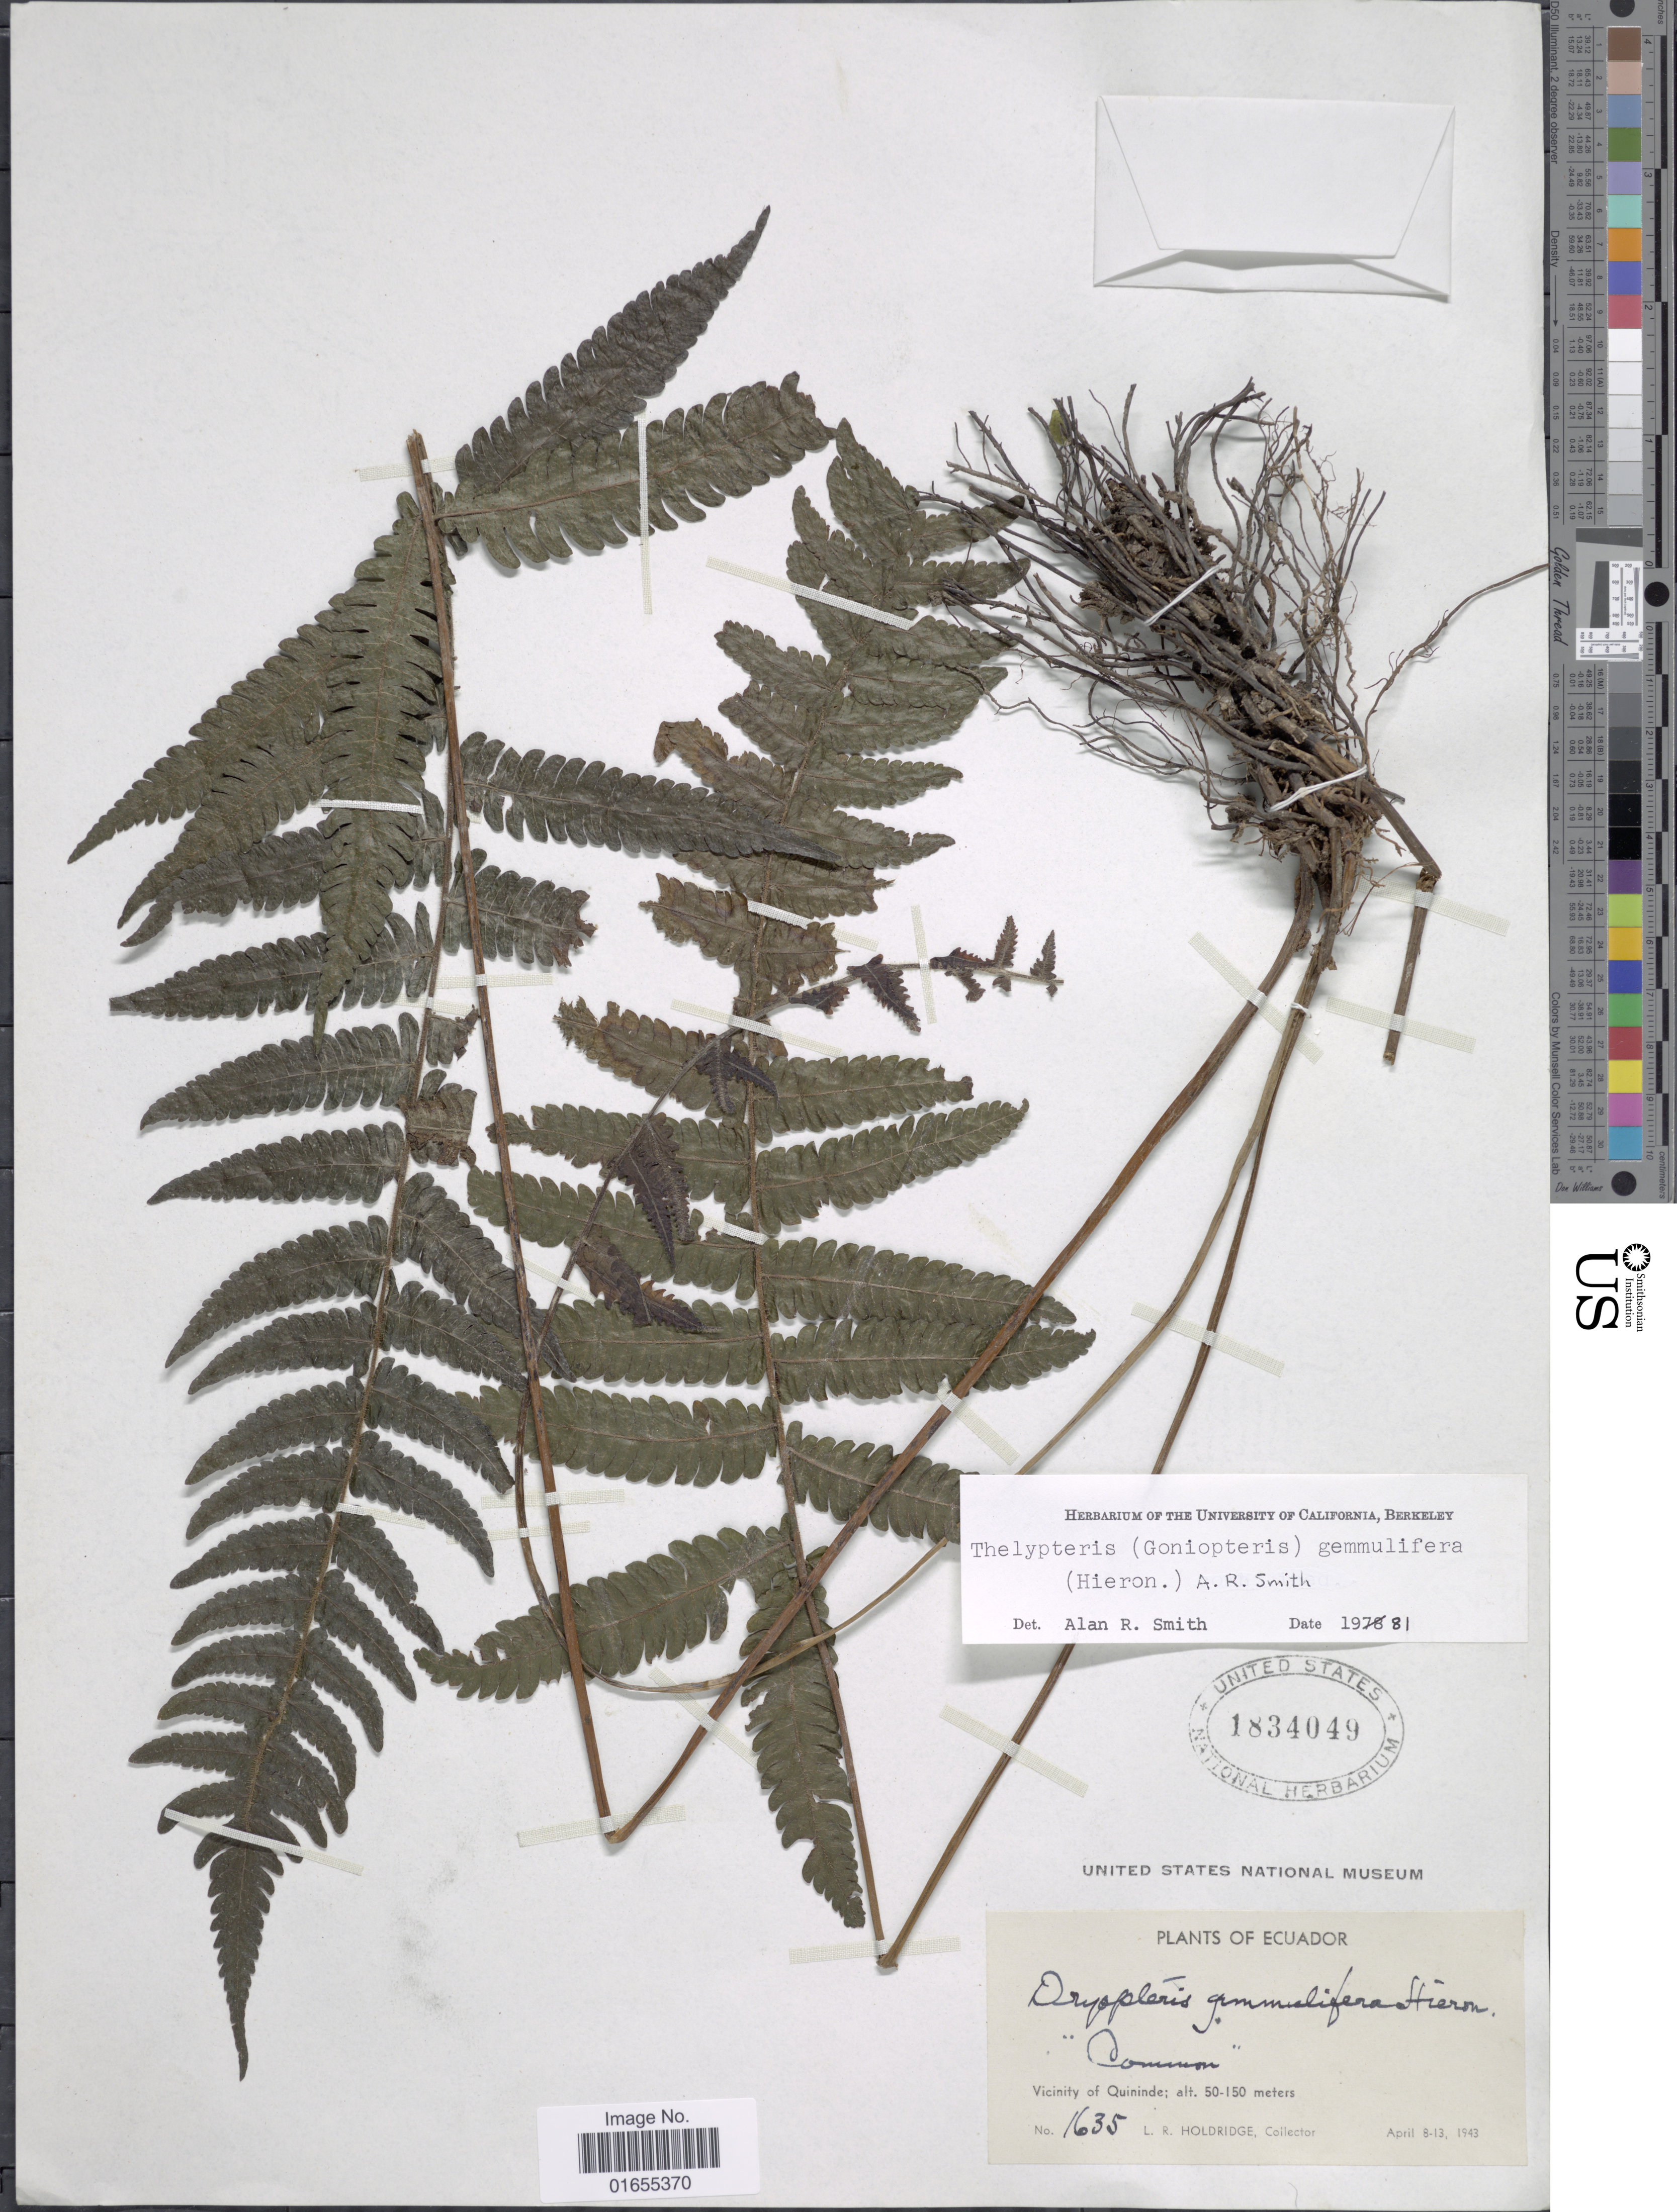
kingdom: Plantae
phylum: Tracheophyta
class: Polypodiopsida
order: Polypodiales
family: Thelypteridaceae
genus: Goniopteris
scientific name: Goniopteris gemmulifera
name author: (Hieron.) A.R. Sm. & D. Löve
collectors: L. Holdridge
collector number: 1635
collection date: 1943-04-08/1943-04-13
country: Ecuador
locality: Vicinity of Quininde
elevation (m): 50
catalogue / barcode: US 1834049